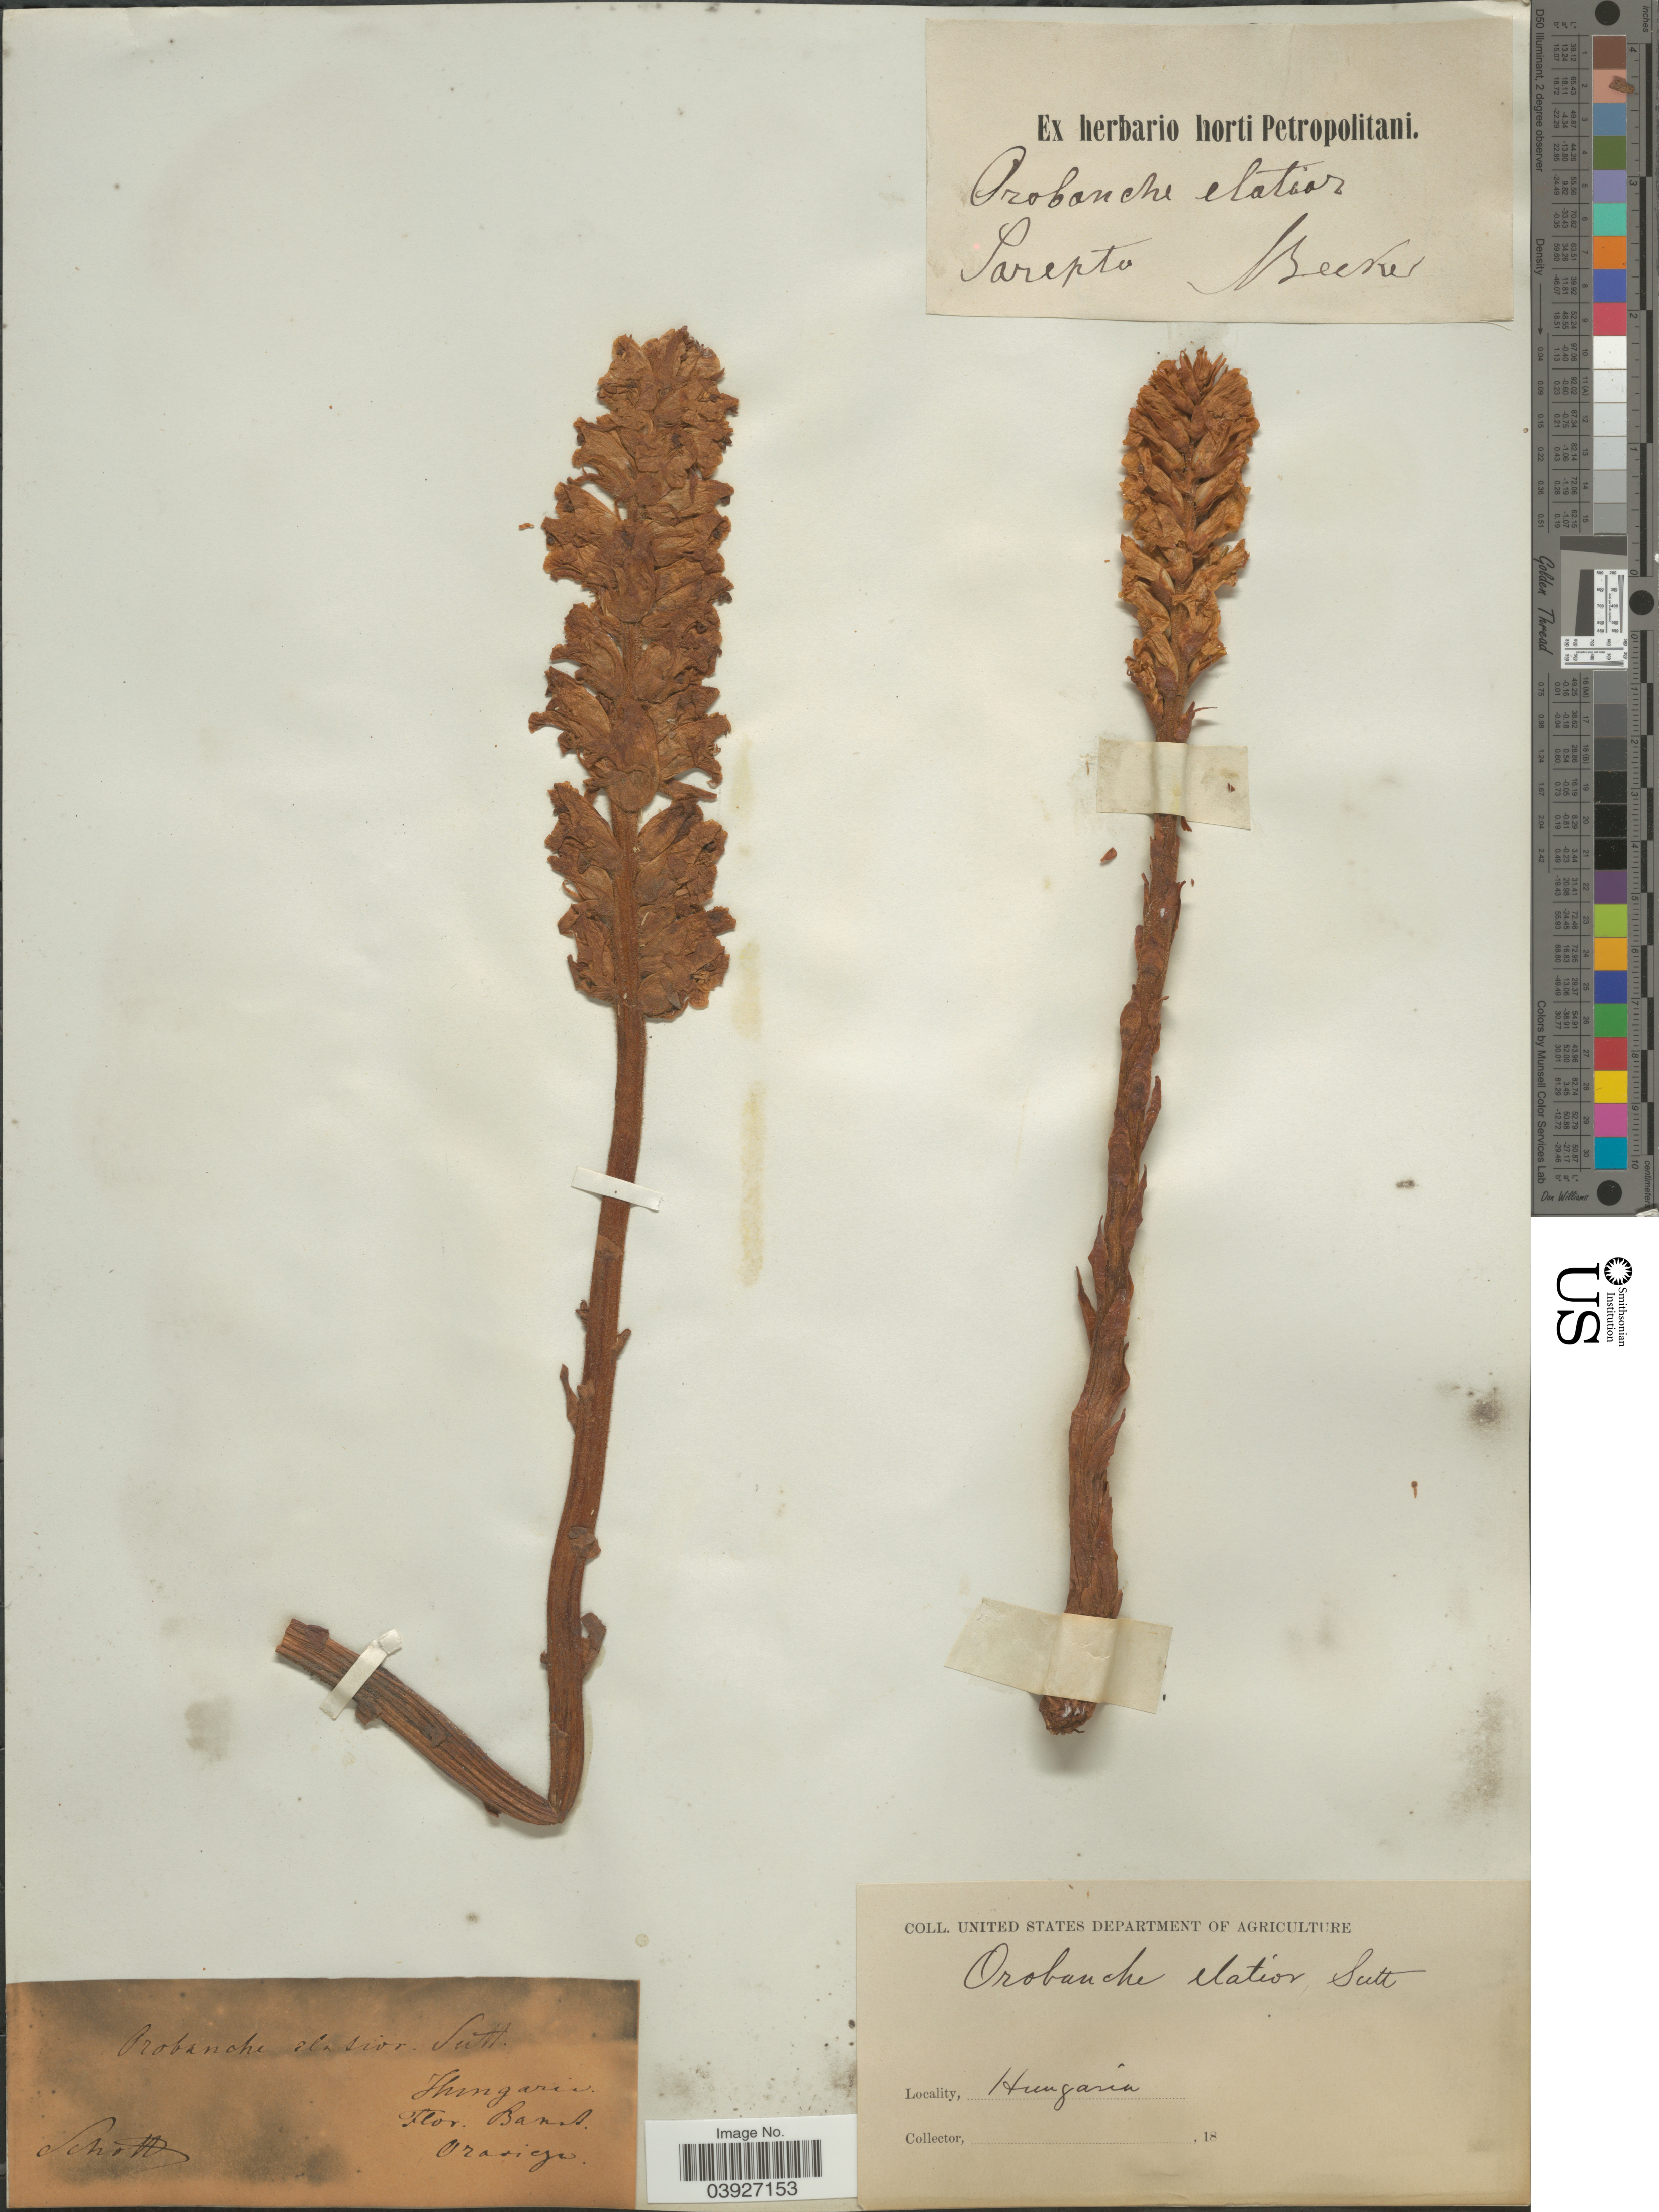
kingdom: Plantae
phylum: Tracheophyta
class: Magnoliopsida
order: Lamiales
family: Orobanchaceae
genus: Orobanche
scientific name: Orobanche elatior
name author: Sutton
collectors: Schott, --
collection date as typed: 18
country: Hungary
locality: Hungaria. Flor. Banat, Orasicza